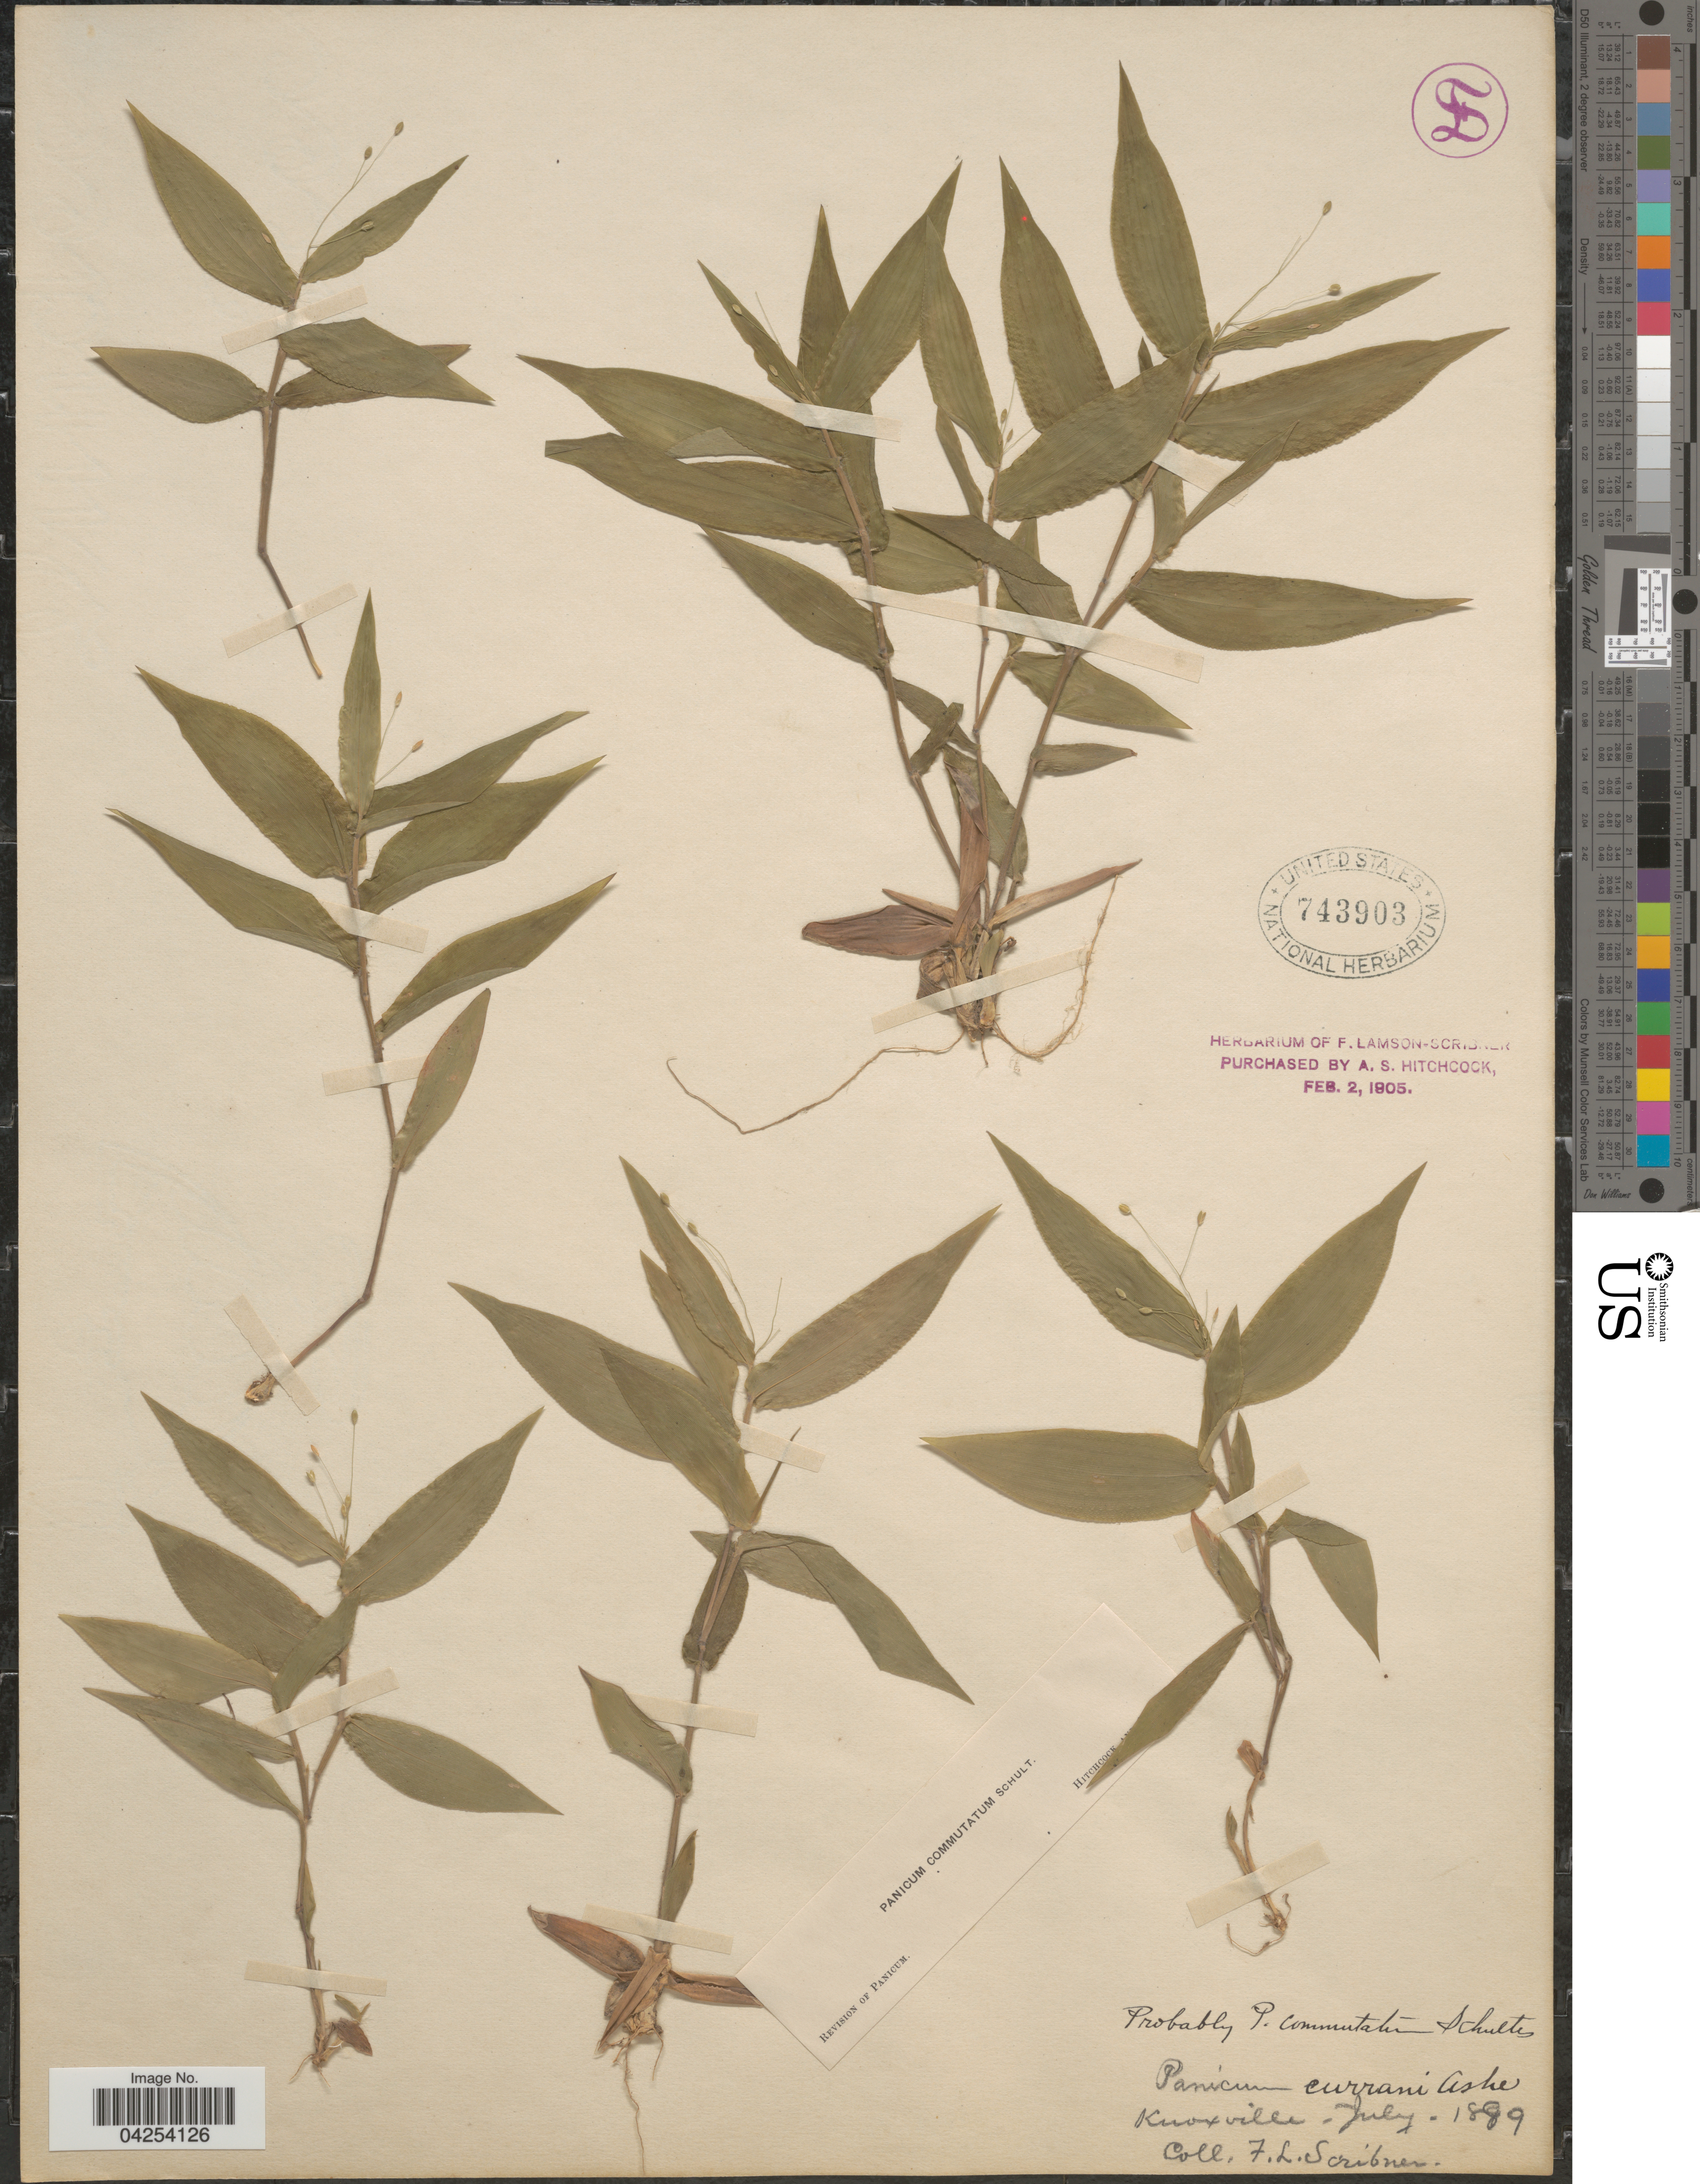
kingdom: Plantae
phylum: Tracheophyta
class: Liliopsida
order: Poales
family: Poaceae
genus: Dichanthelium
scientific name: Dichanthelium commutatum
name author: (Schult.) Gould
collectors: F. L. Scribner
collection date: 1889-07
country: United States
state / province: Tennessee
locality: Knoxville.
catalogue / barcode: US 743903